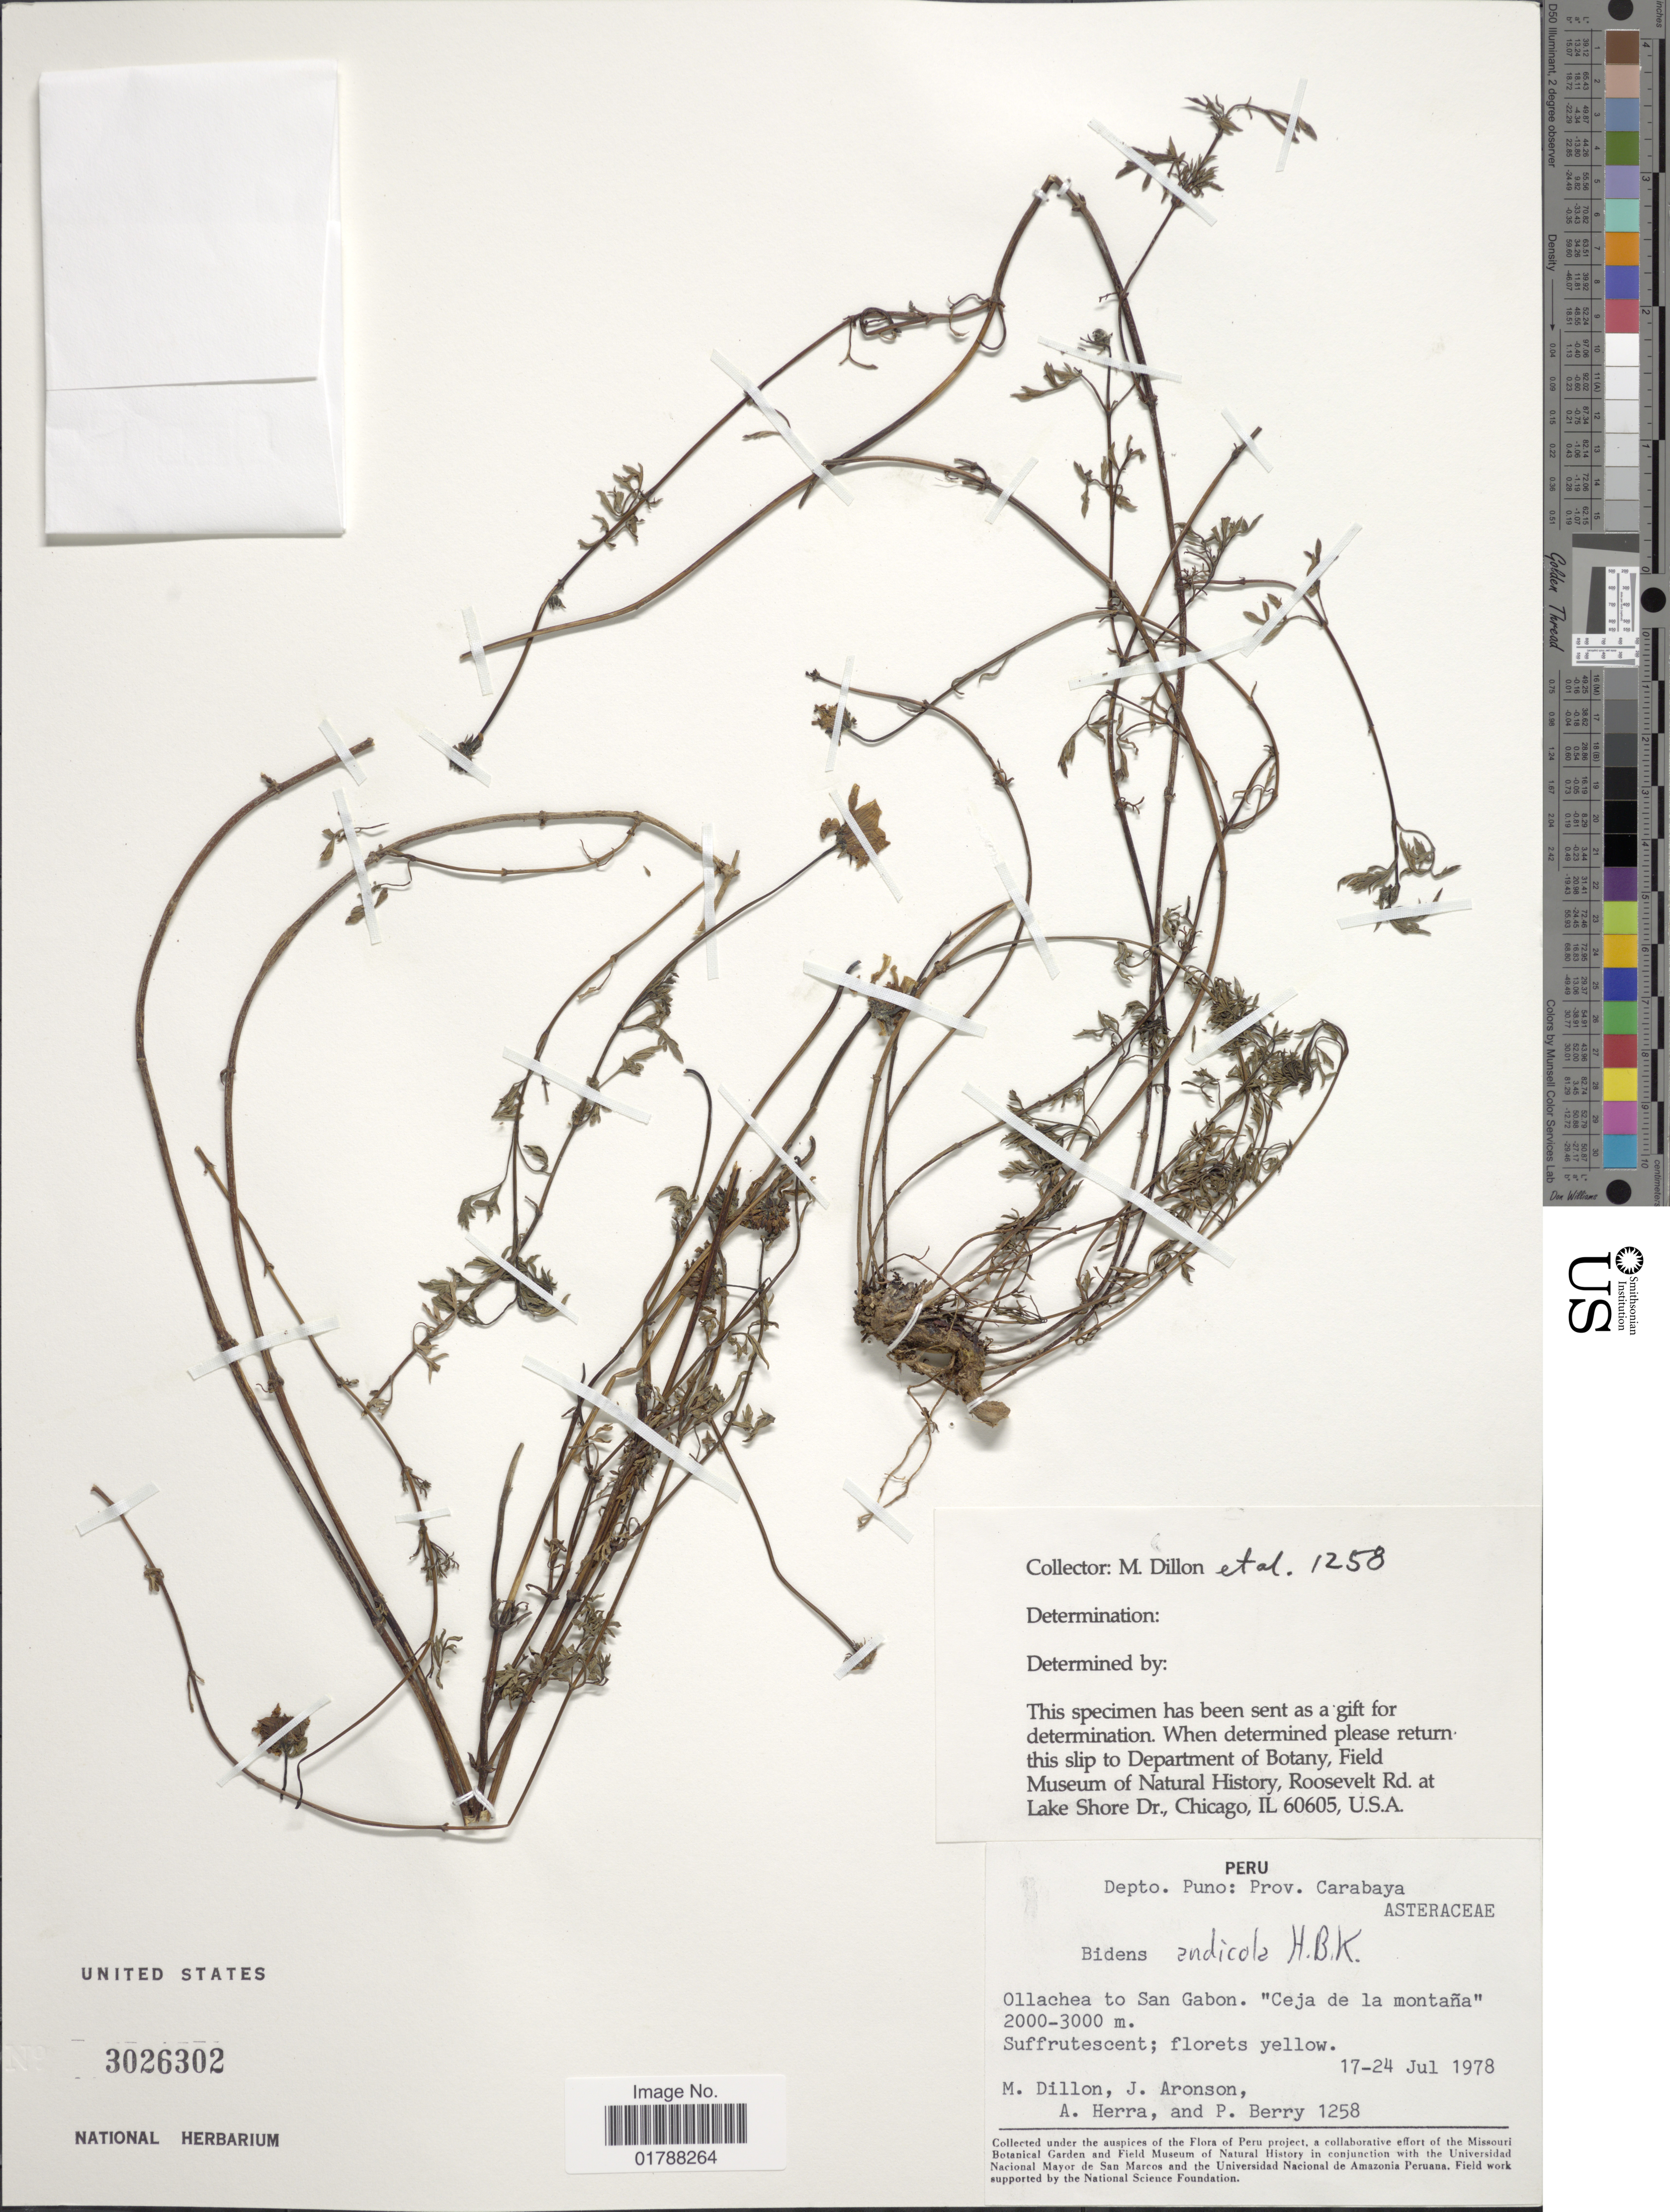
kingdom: Plantae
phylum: Tracheophyta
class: Magnoliopsida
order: Asterales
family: Asteraceae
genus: Bidens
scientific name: Bidens andicola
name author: Kunth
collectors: M. O. Dillon, J. Aronson, A. Herra & B. A. Perry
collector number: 1258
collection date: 1978-07-17/1978-07-24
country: Peru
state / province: Puno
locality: Prov.: Carabaya. Ollachea to San Gabon. "Ceja de la montaña"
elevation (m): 2000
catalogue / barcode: US 3026302